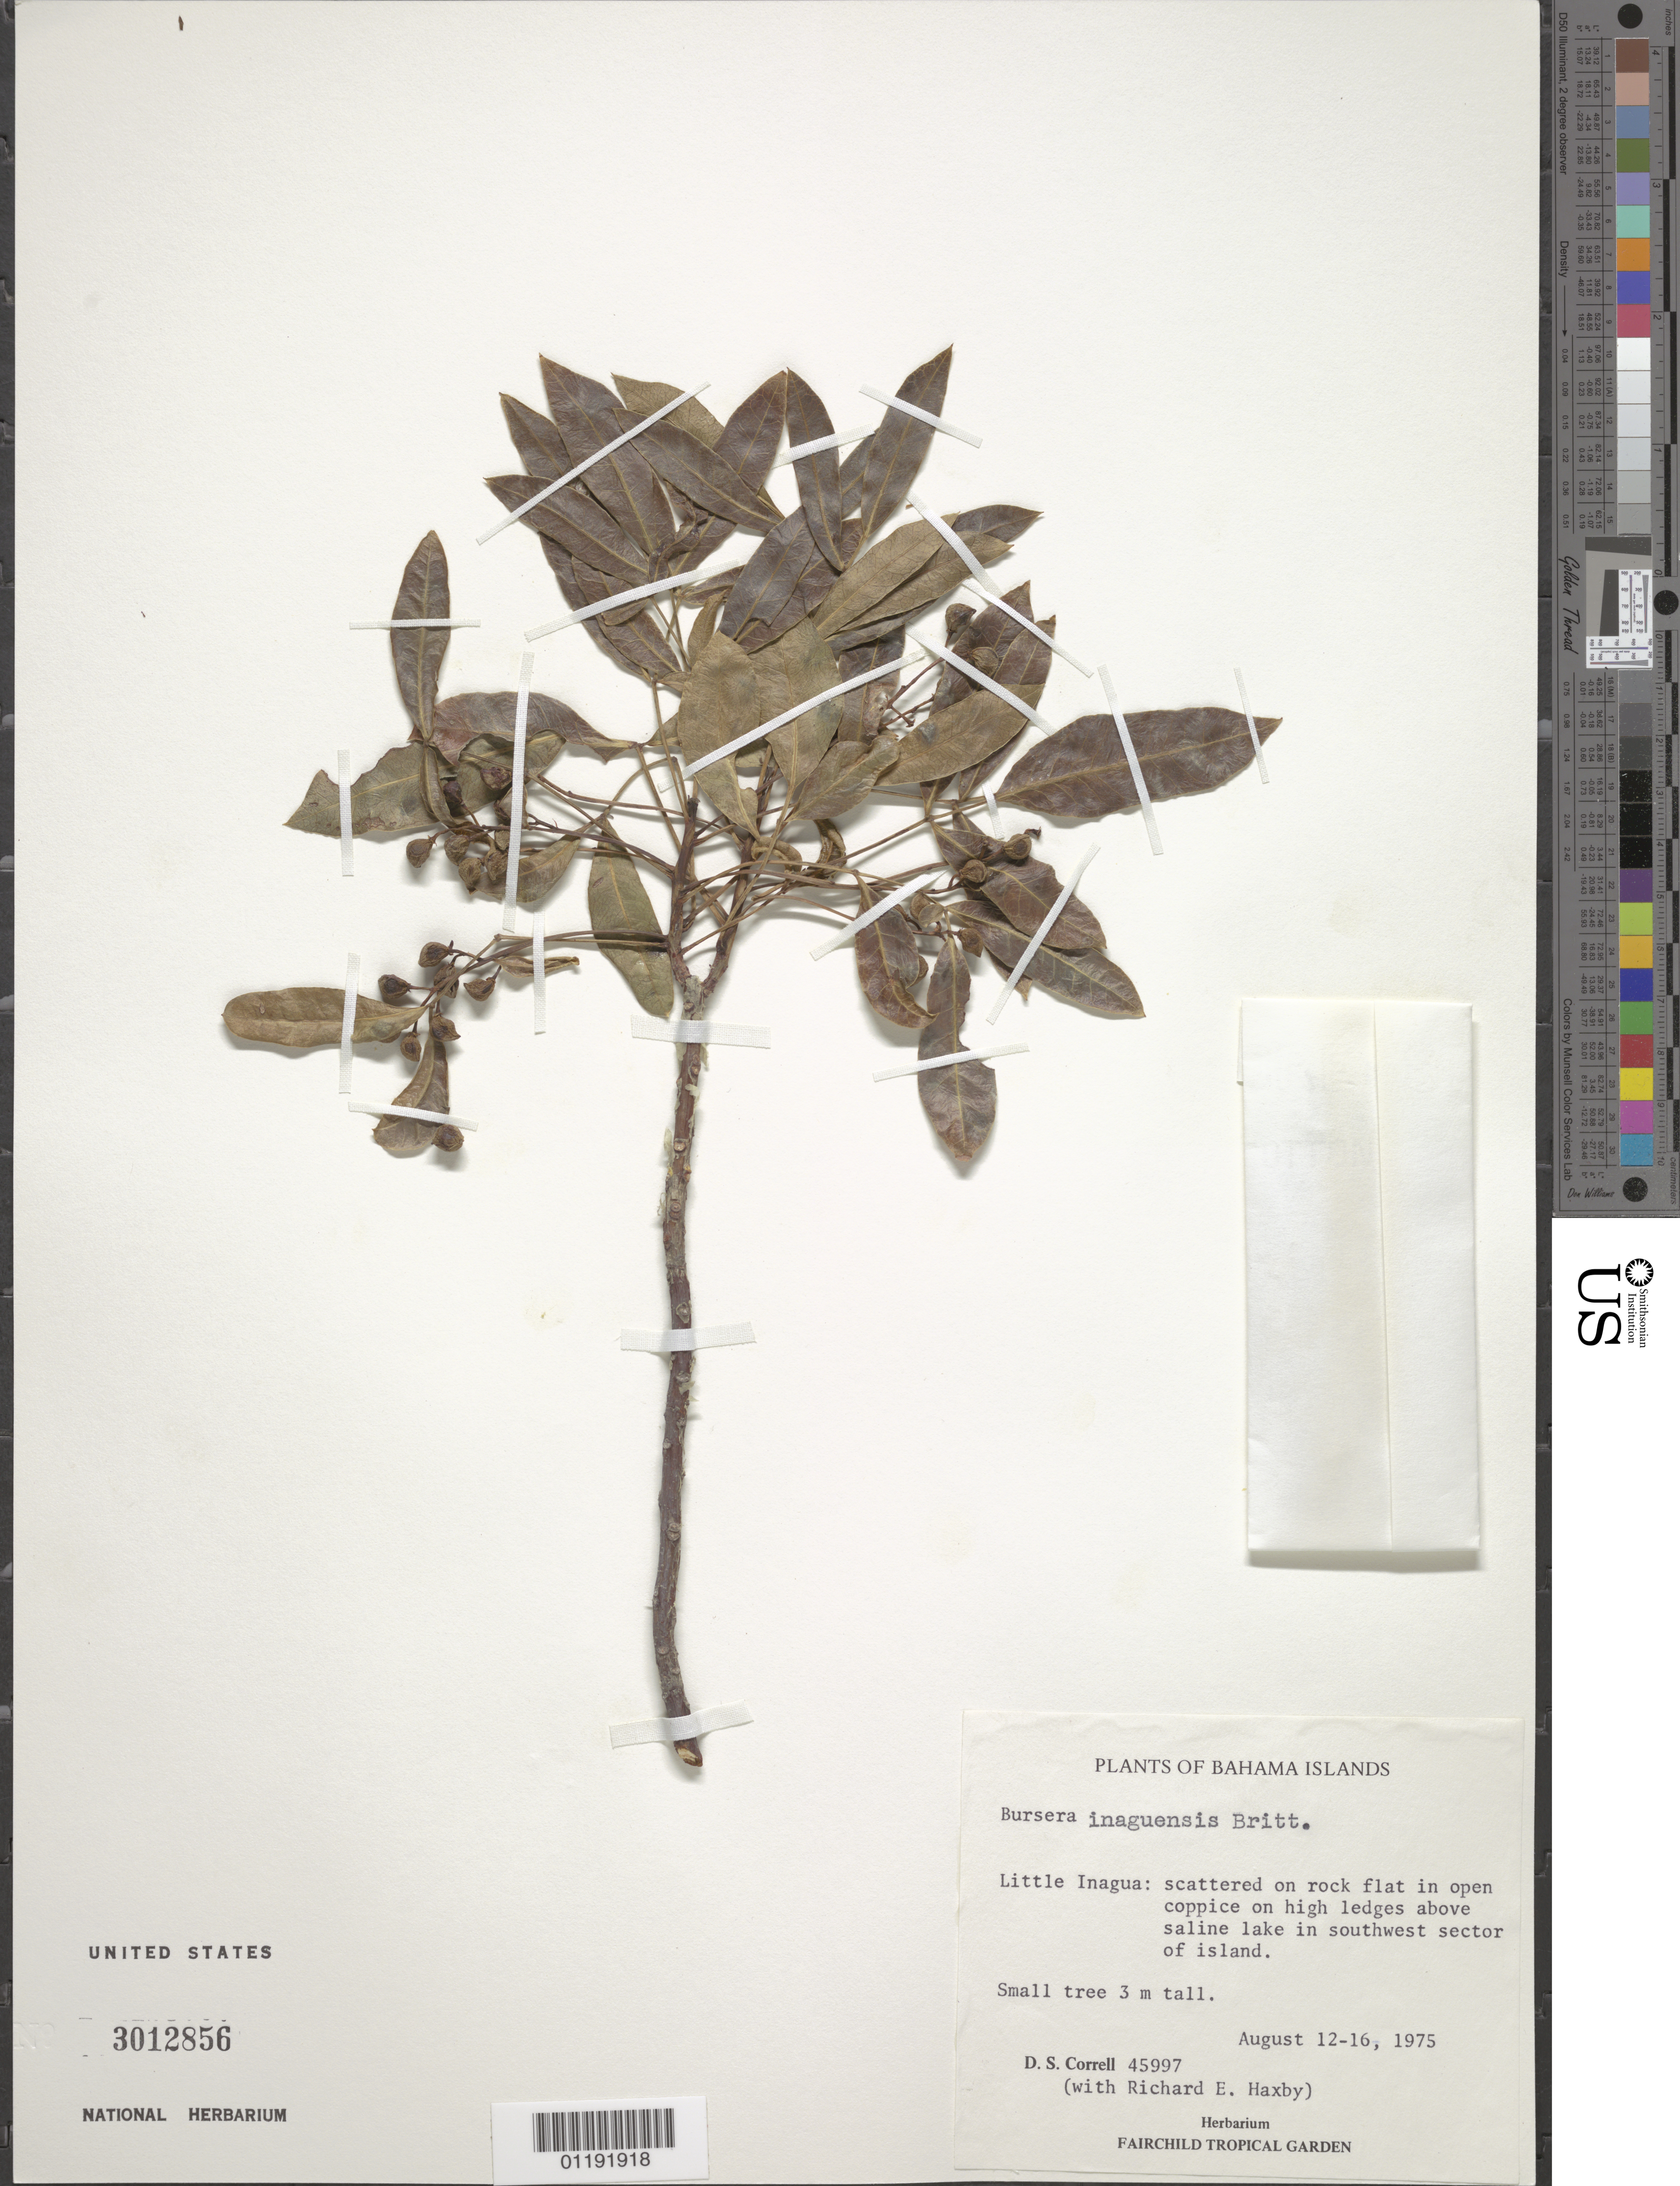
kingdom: Plantae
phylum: Tracheophyta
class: Magnoliopsida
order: Sapindales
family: Burseraceae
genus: Bursera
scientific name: Bursera inaguensis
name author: Britton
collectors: D. S. Correll & R. Haxby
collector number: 45997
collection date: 1975-08-12/1975-08-16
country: Bahamas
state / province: Little Inagua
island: Little Inagua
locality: SW sector of island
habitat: Rock flat, in open coppice, high ledges, above saline lake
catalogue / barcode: US 3012856